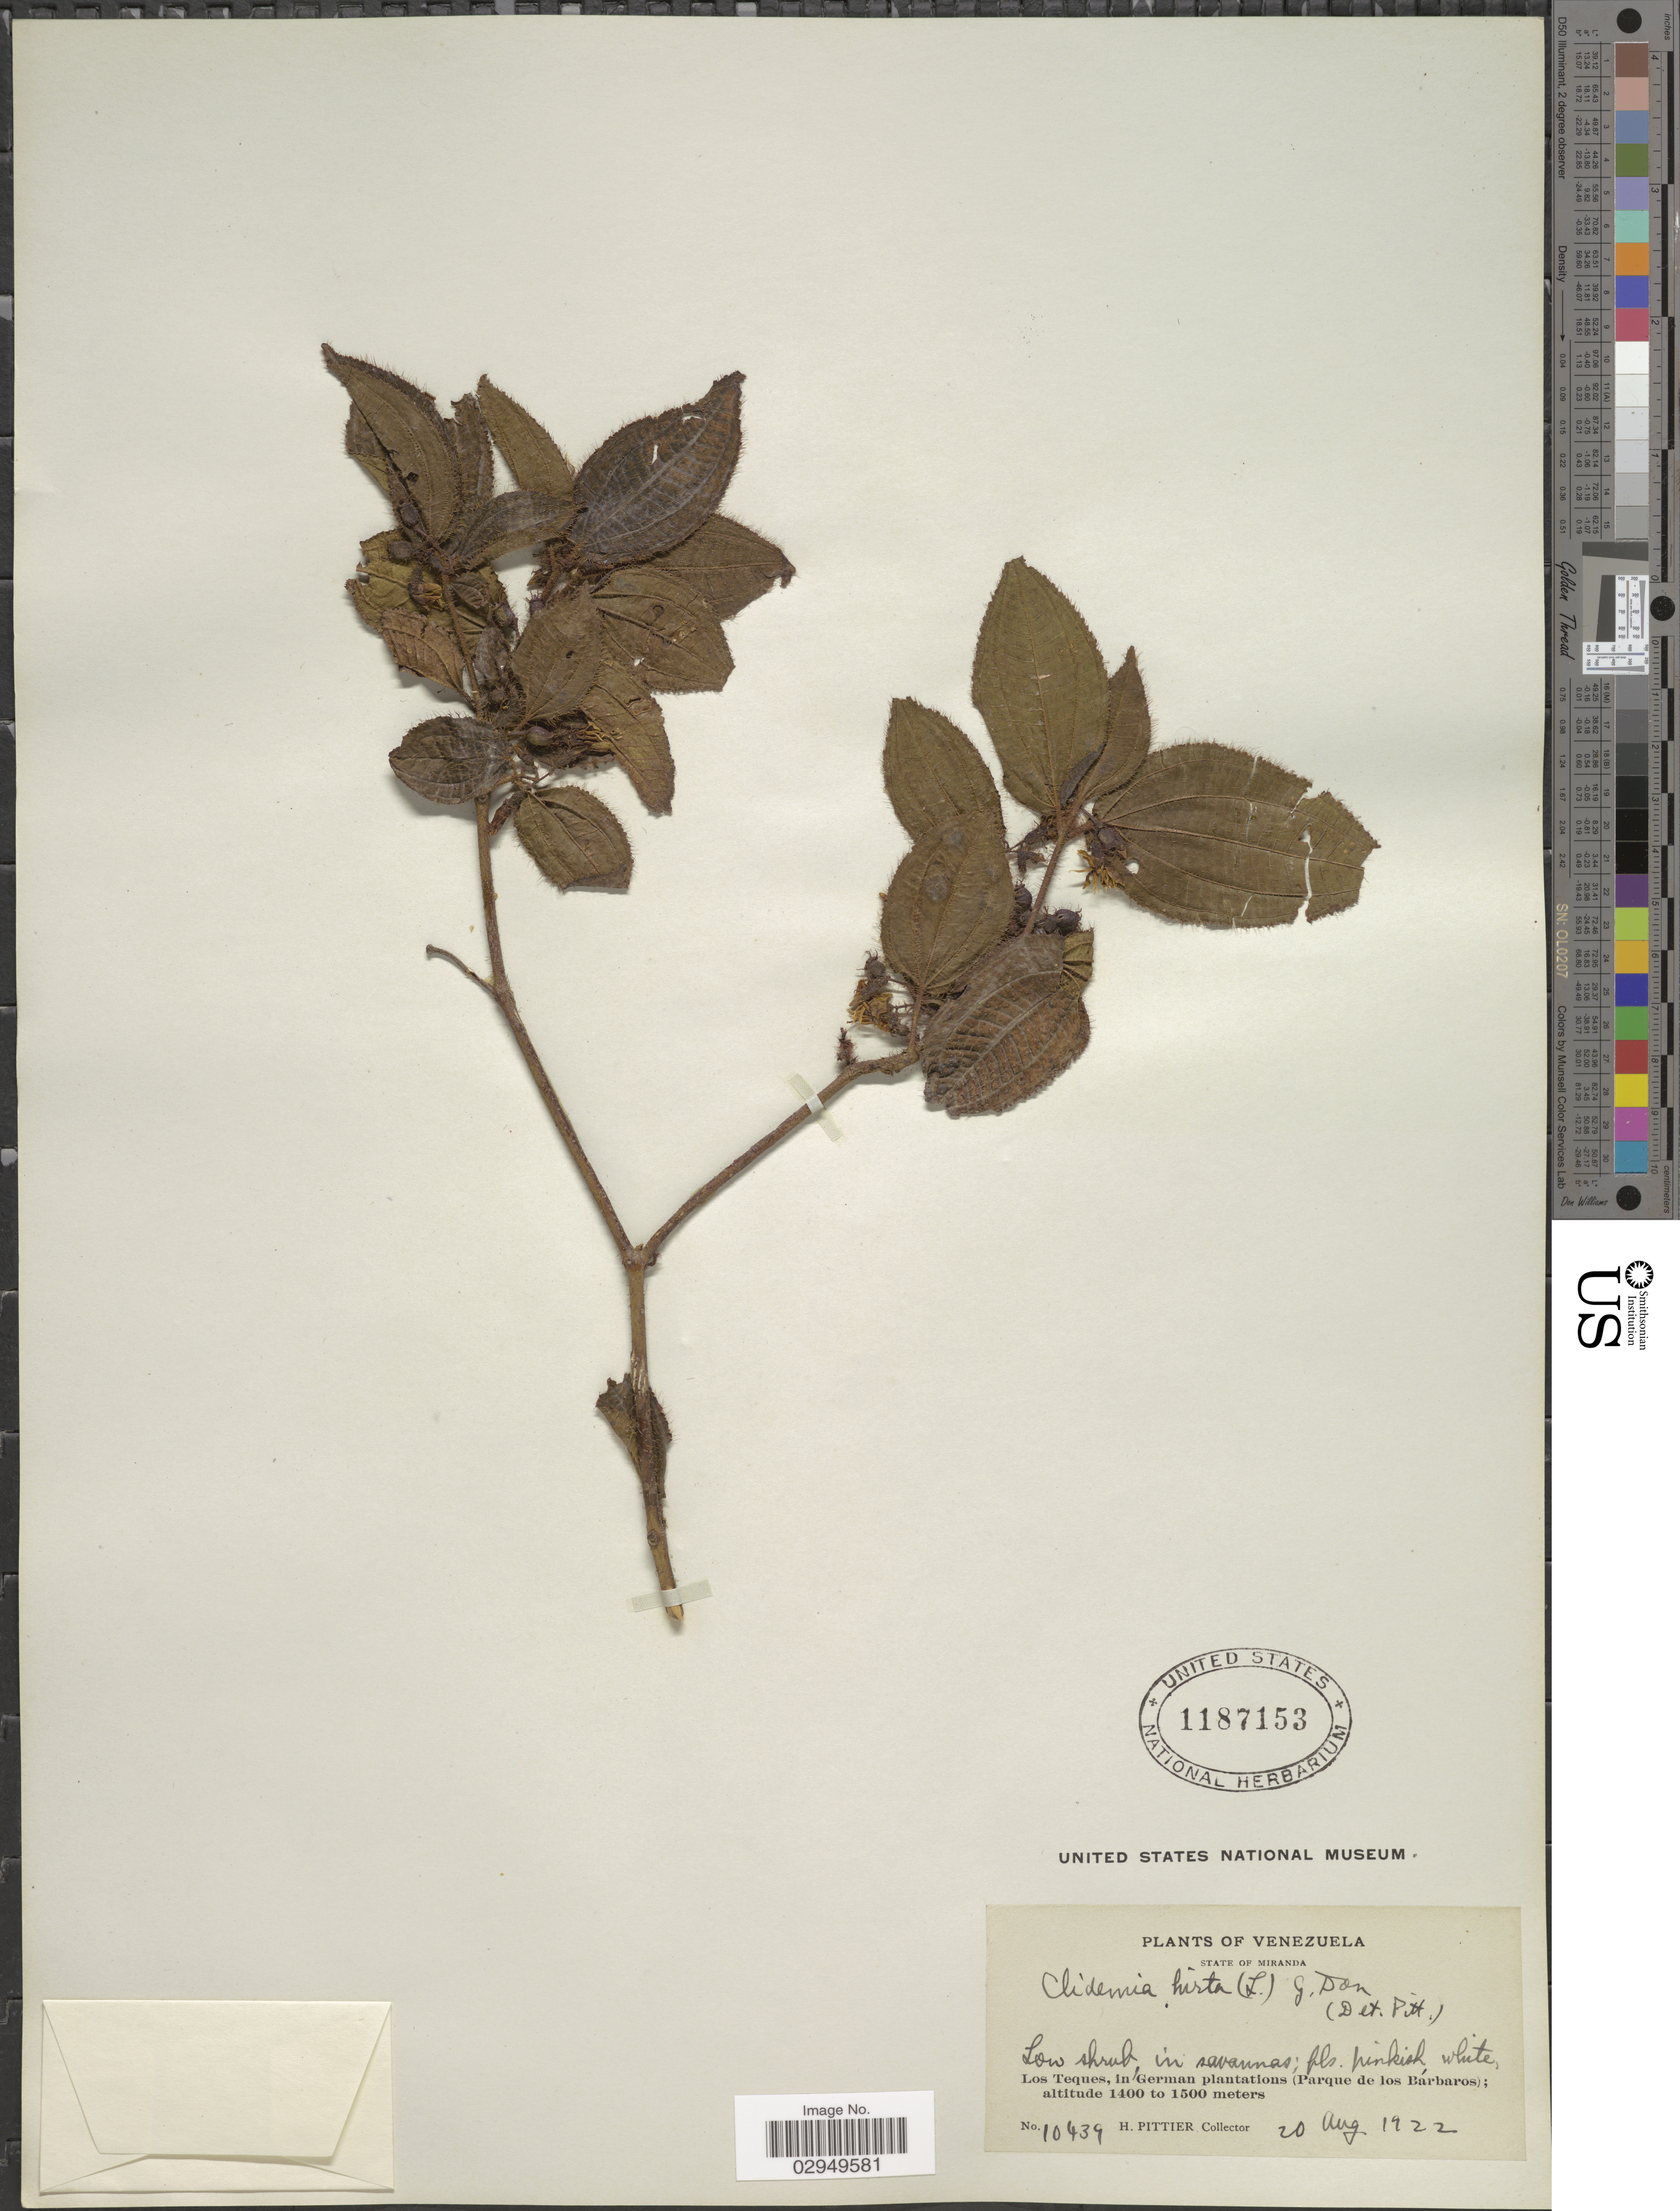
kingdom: Plantae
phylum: Tracheophyta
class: Magnoliopsida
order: Myrtales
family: Melastomataceae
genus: Clidemia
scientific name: Clidemia hirta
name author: (L.) D. Don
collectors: H. F. Pittier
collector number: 10439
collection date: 1922-08-20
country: Venezuela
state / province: Miranda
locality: Los Teques, in German plantations (Parque de los Bárbados).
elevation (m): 1400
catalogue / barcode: US 1187153